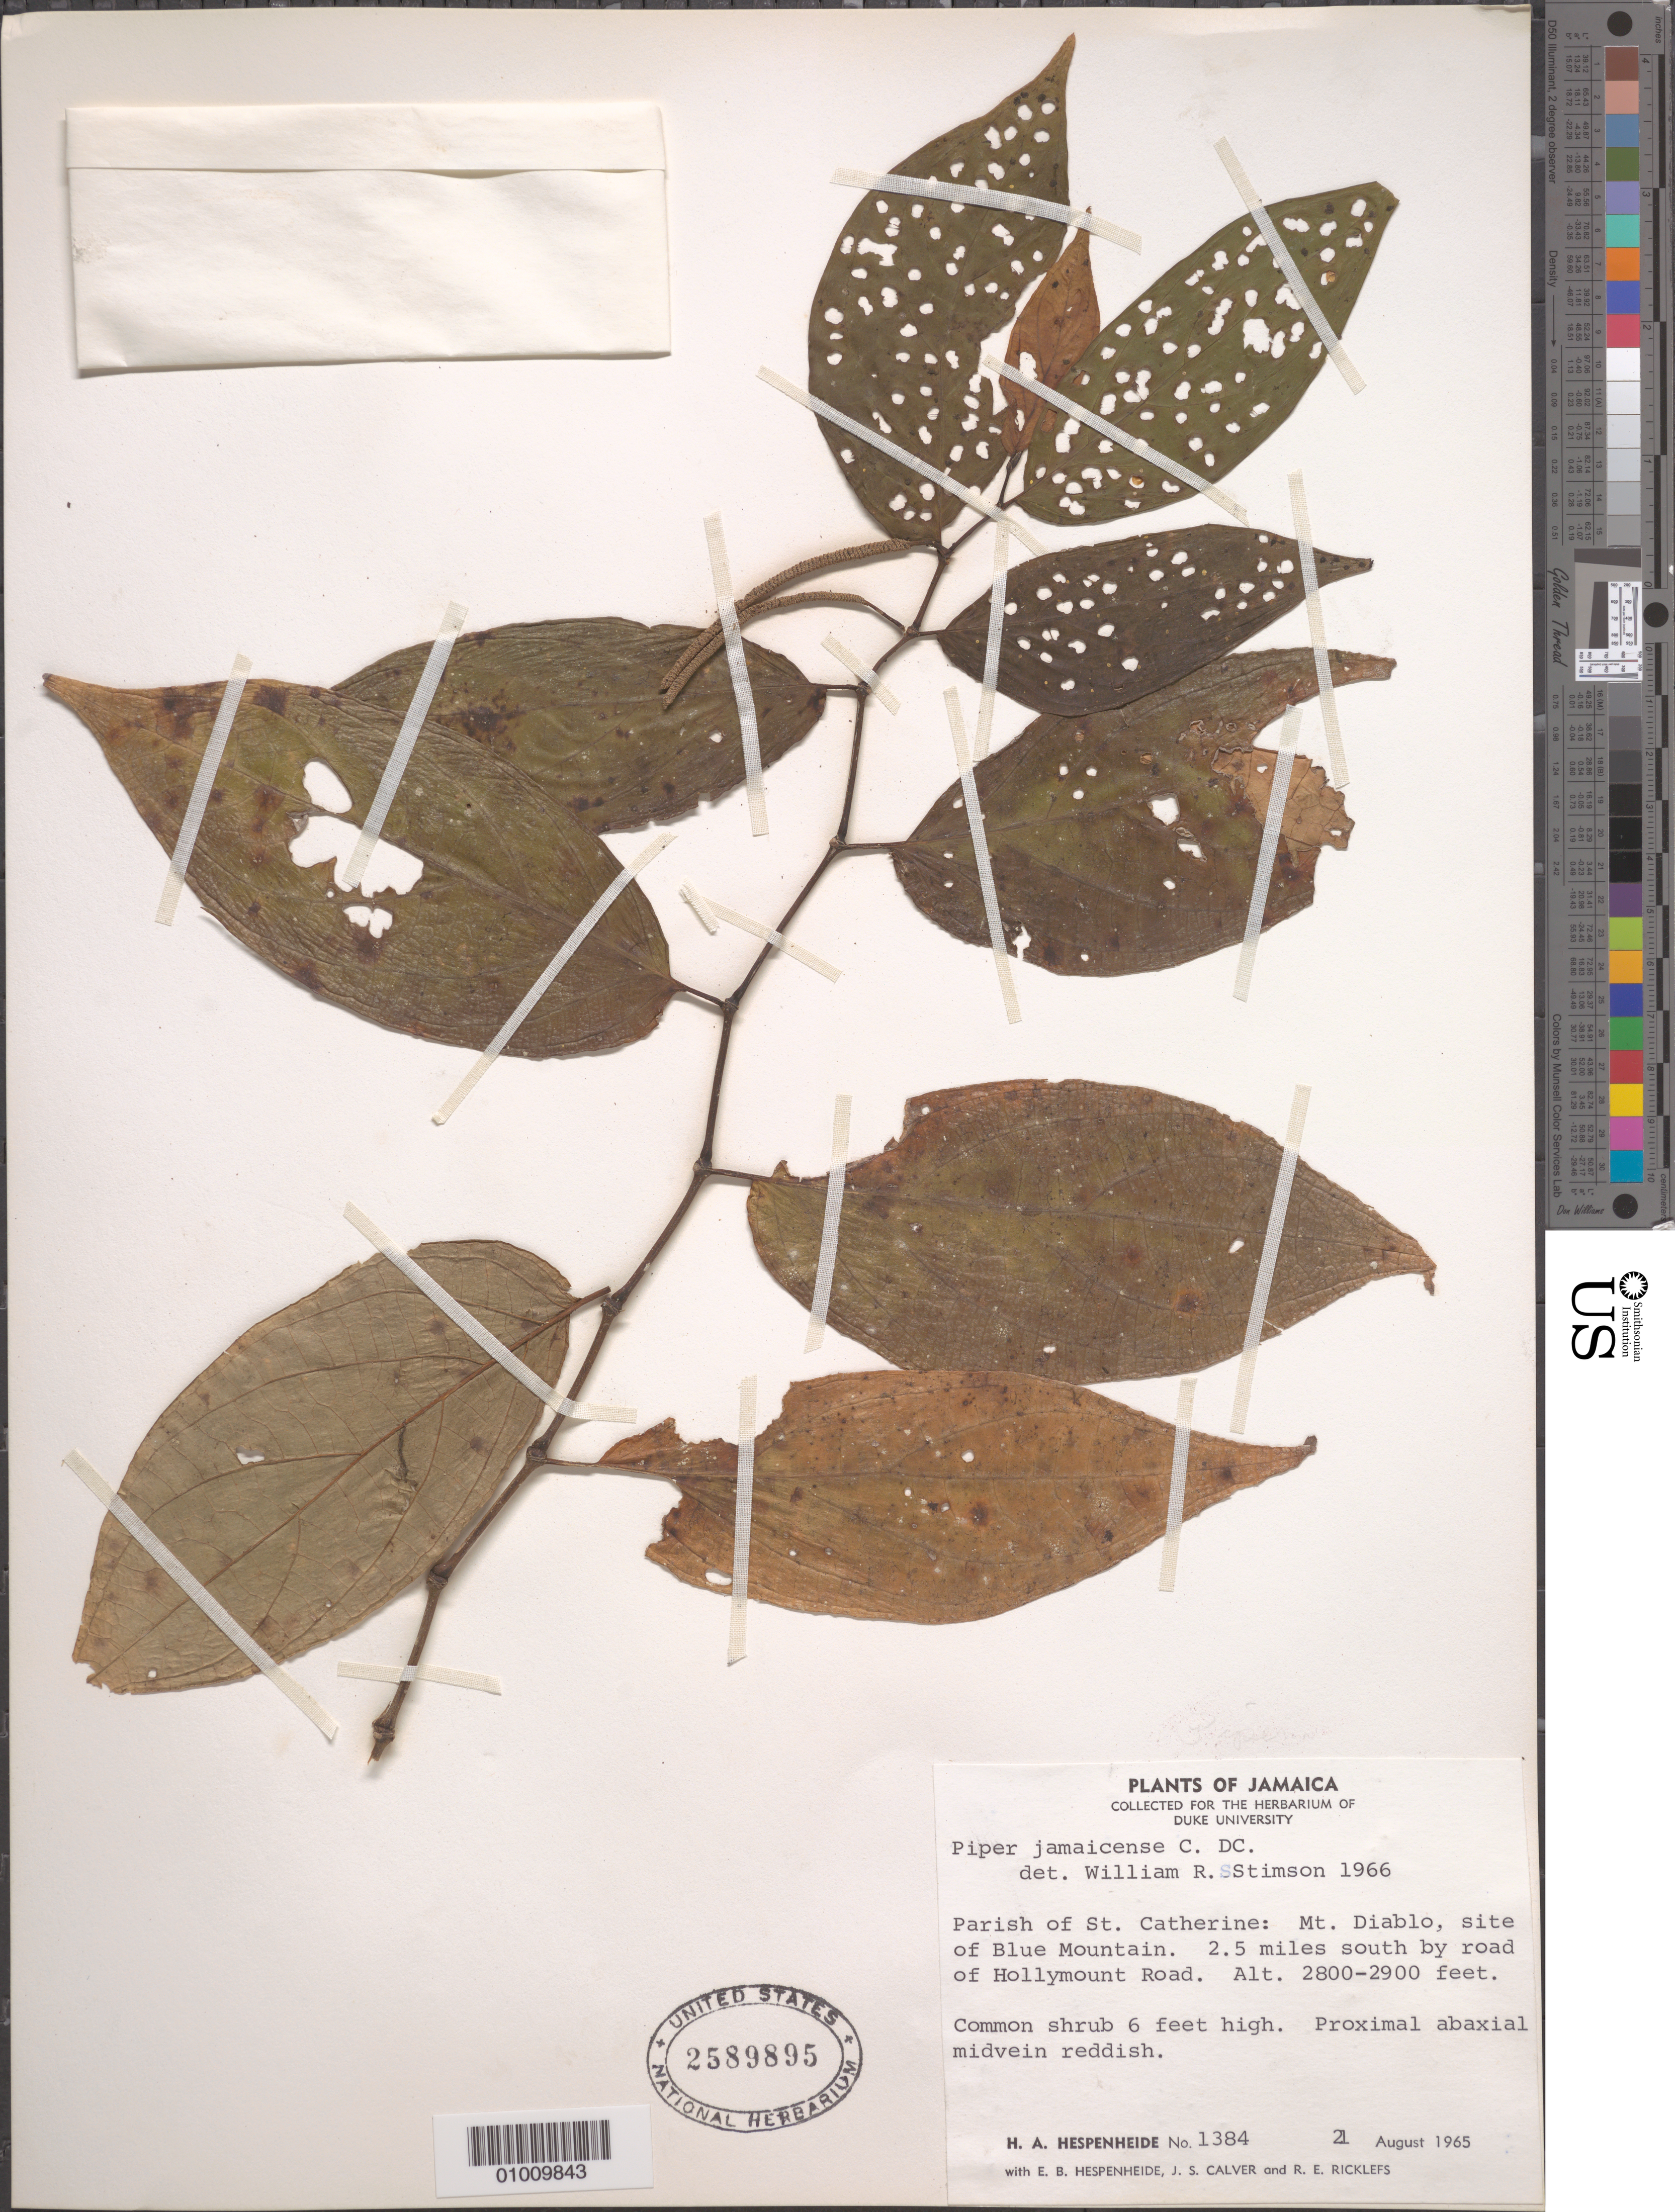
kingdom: Plantae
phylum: Tracheophyta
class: Magnoliopsida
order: Piperales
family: Piperaceae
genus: Piper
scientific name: Piper jamaicense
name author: C. DC.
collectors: H. A. Hespenheide, E. Hespenheide, J. Calver & R. Ricklefs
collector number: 1384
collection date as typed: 21 Aug 1965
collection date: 1965-08-21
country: Jamaica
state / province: Saint Catherine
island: Jamaica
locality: Parish of St. Catherine: Mt. Diablo,site of Blue Mountain. 2.5 miles S by road of Hollymount Road.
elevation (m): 853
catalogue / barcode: US 2589895